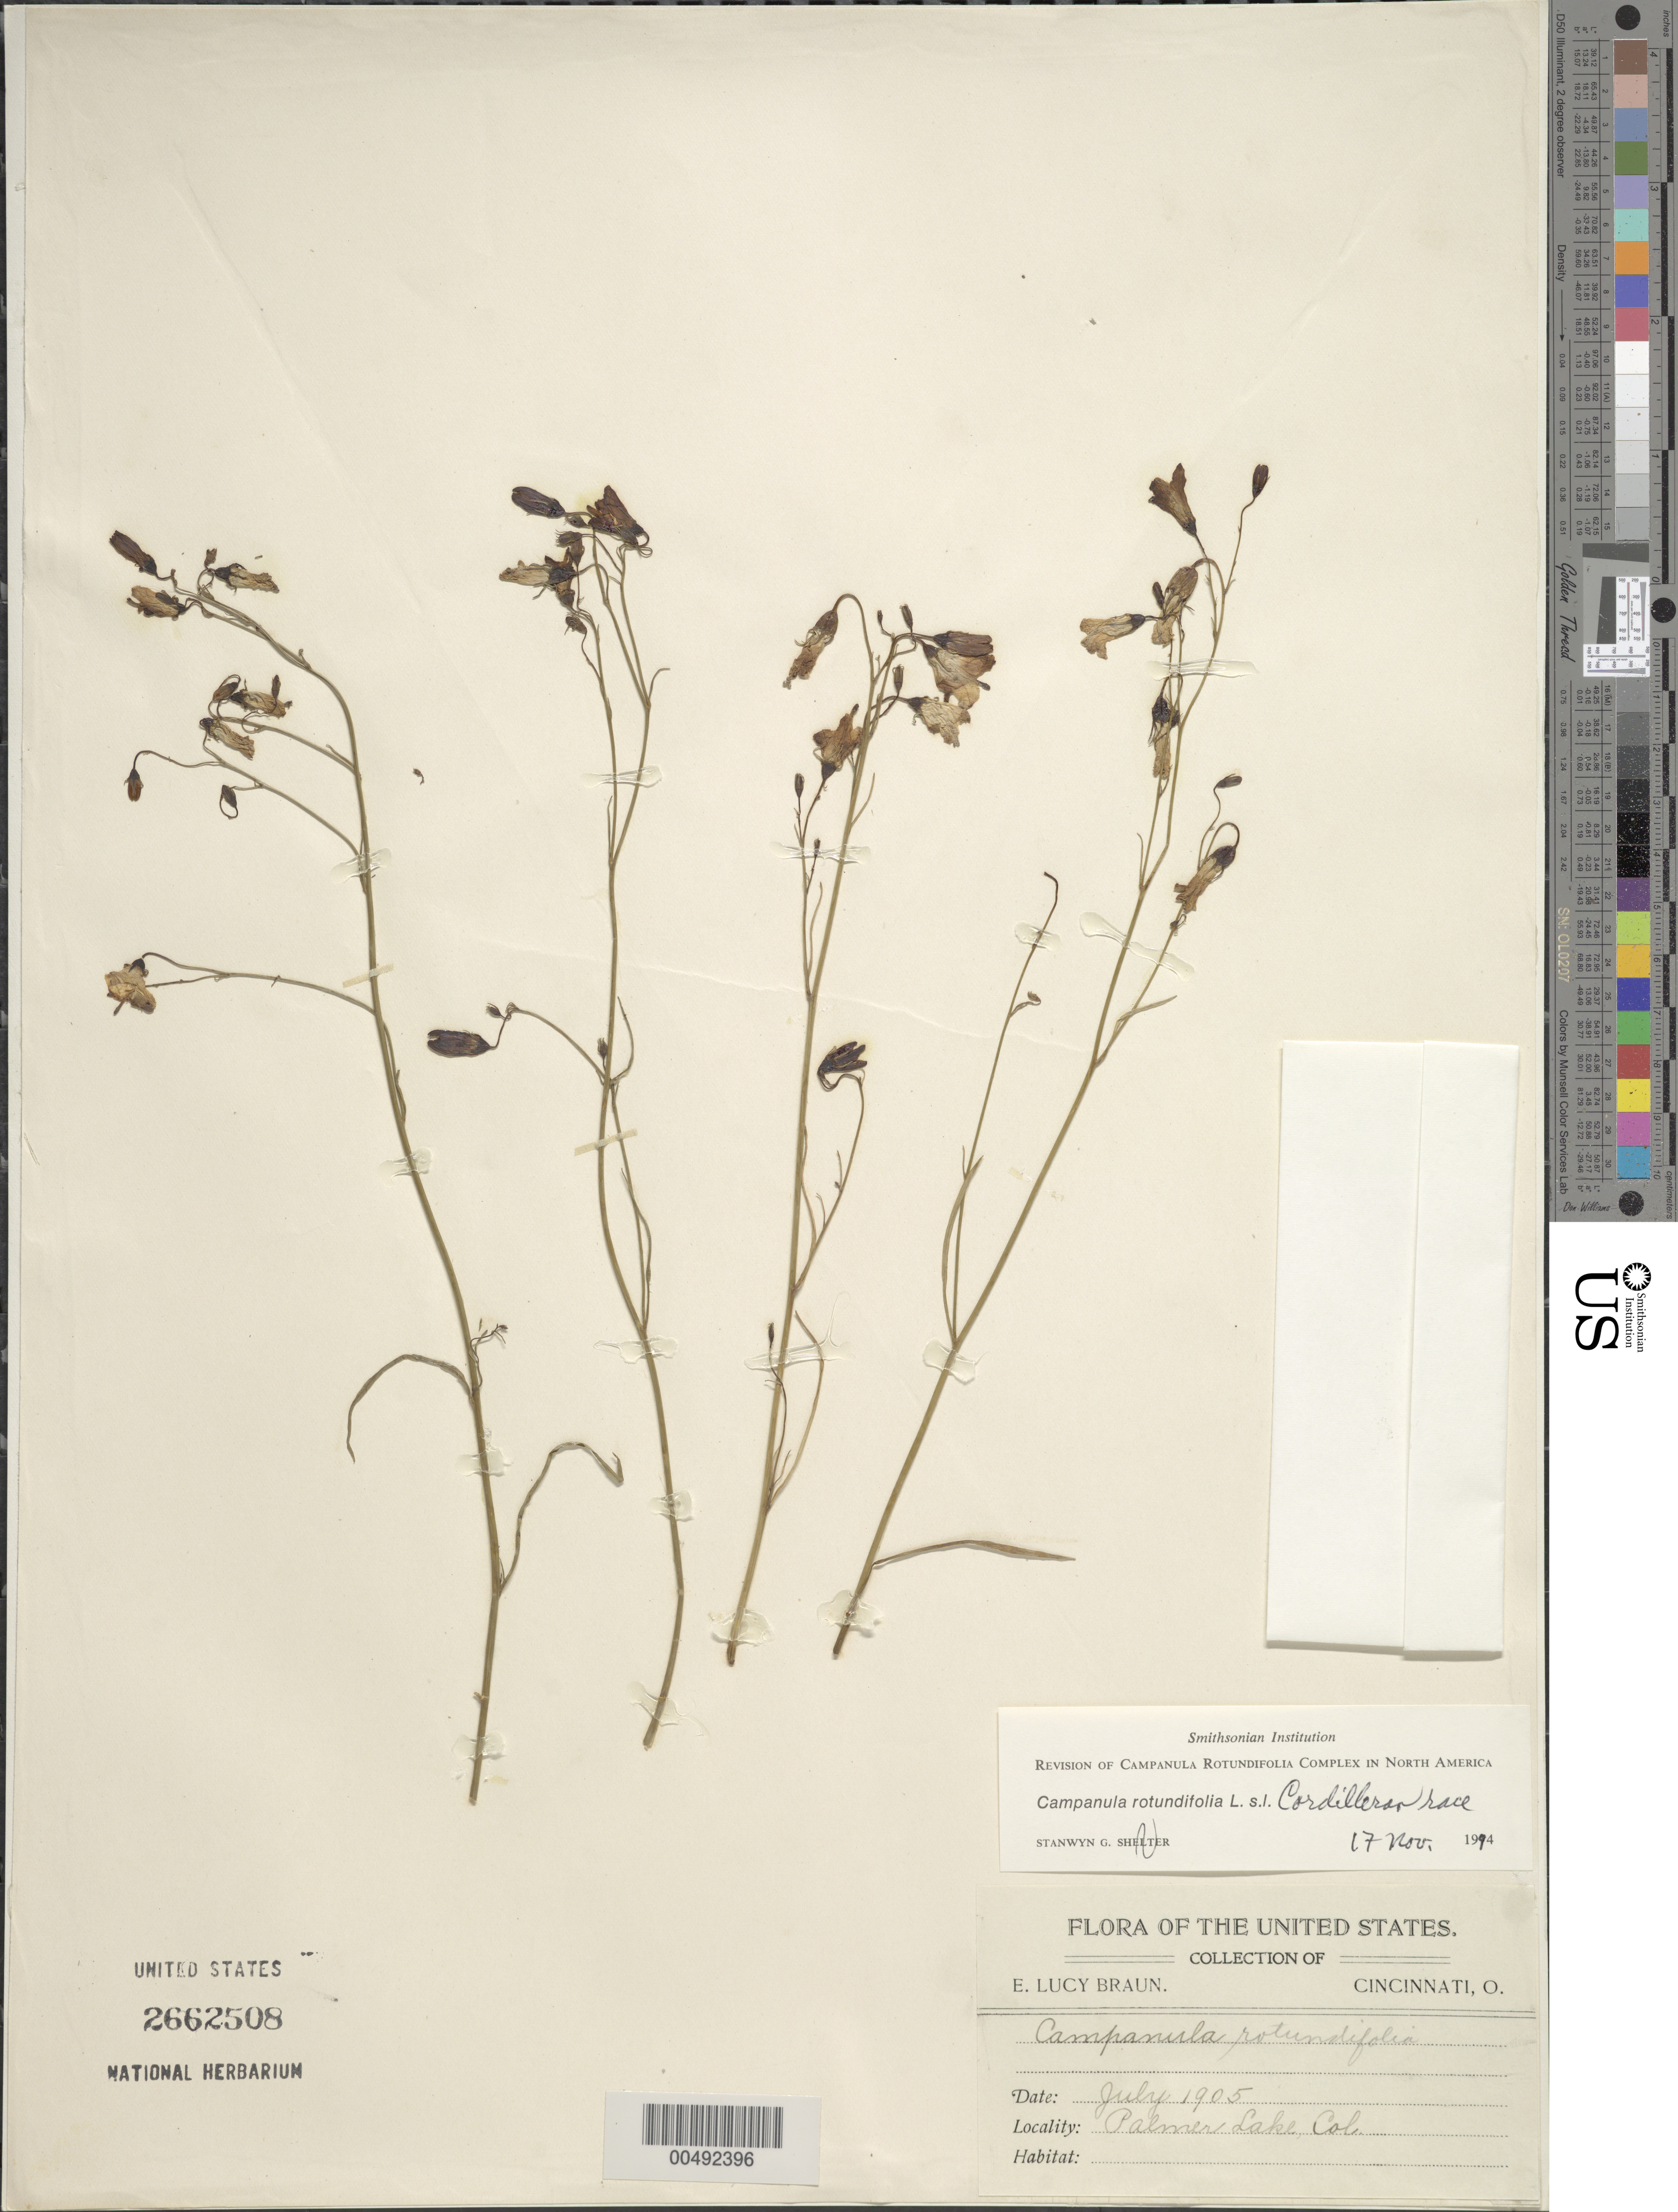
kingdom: Plantae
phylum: Tracheophyta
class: Magnoliopsida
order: Asterales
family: Campanulaceae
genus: Campanula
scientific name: Campanula rotundifolia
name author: L.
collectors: E. L. Braun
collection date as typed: Jul 1905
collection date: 1905-07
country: United States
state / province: Colorado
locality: Palmer Lake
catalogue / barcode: US 2662508